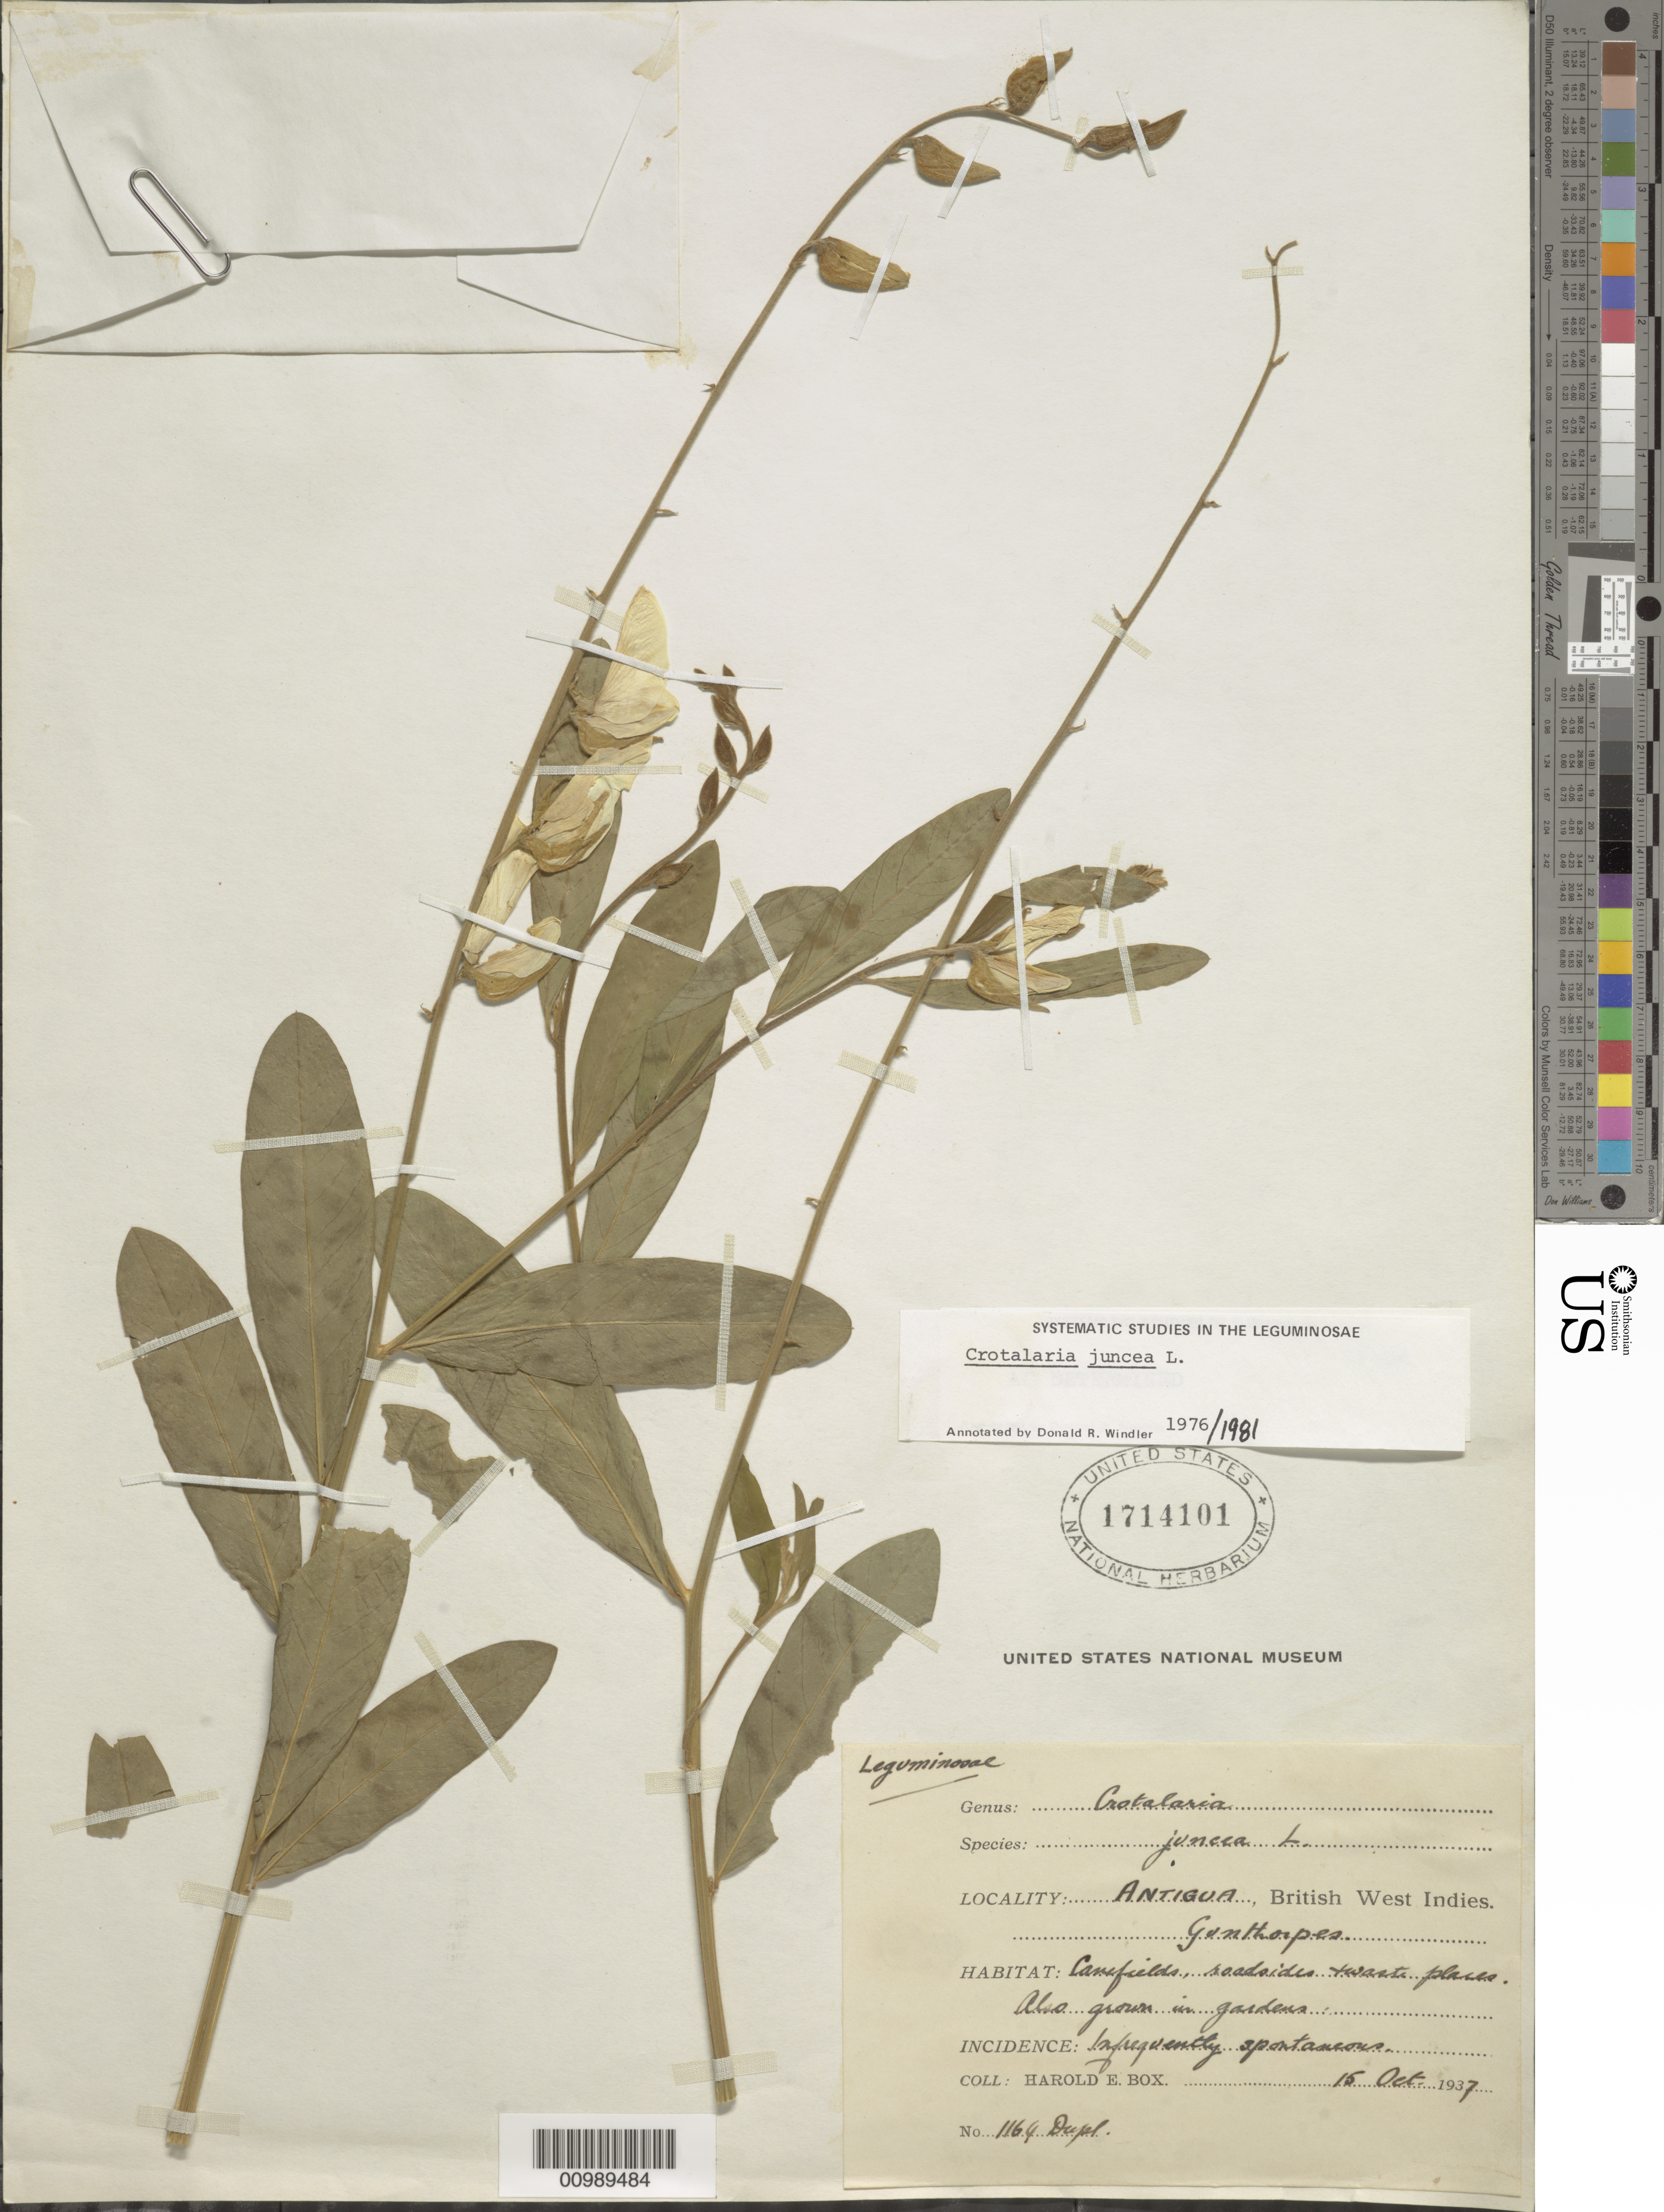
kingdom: Plantae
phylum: Tracheophyta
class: Magnoliopsida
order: Fabales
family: Fabaceae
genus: Crotalaria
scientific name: Crotalaria juncea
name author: L.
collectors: H. E. Box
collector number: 1164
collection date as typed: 16 Oct 1937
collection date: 1937-10-16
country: Antigua and Barbuda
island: Antigua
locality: Gunthopes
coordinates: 0 N, 0 E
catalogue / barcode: US 1714101